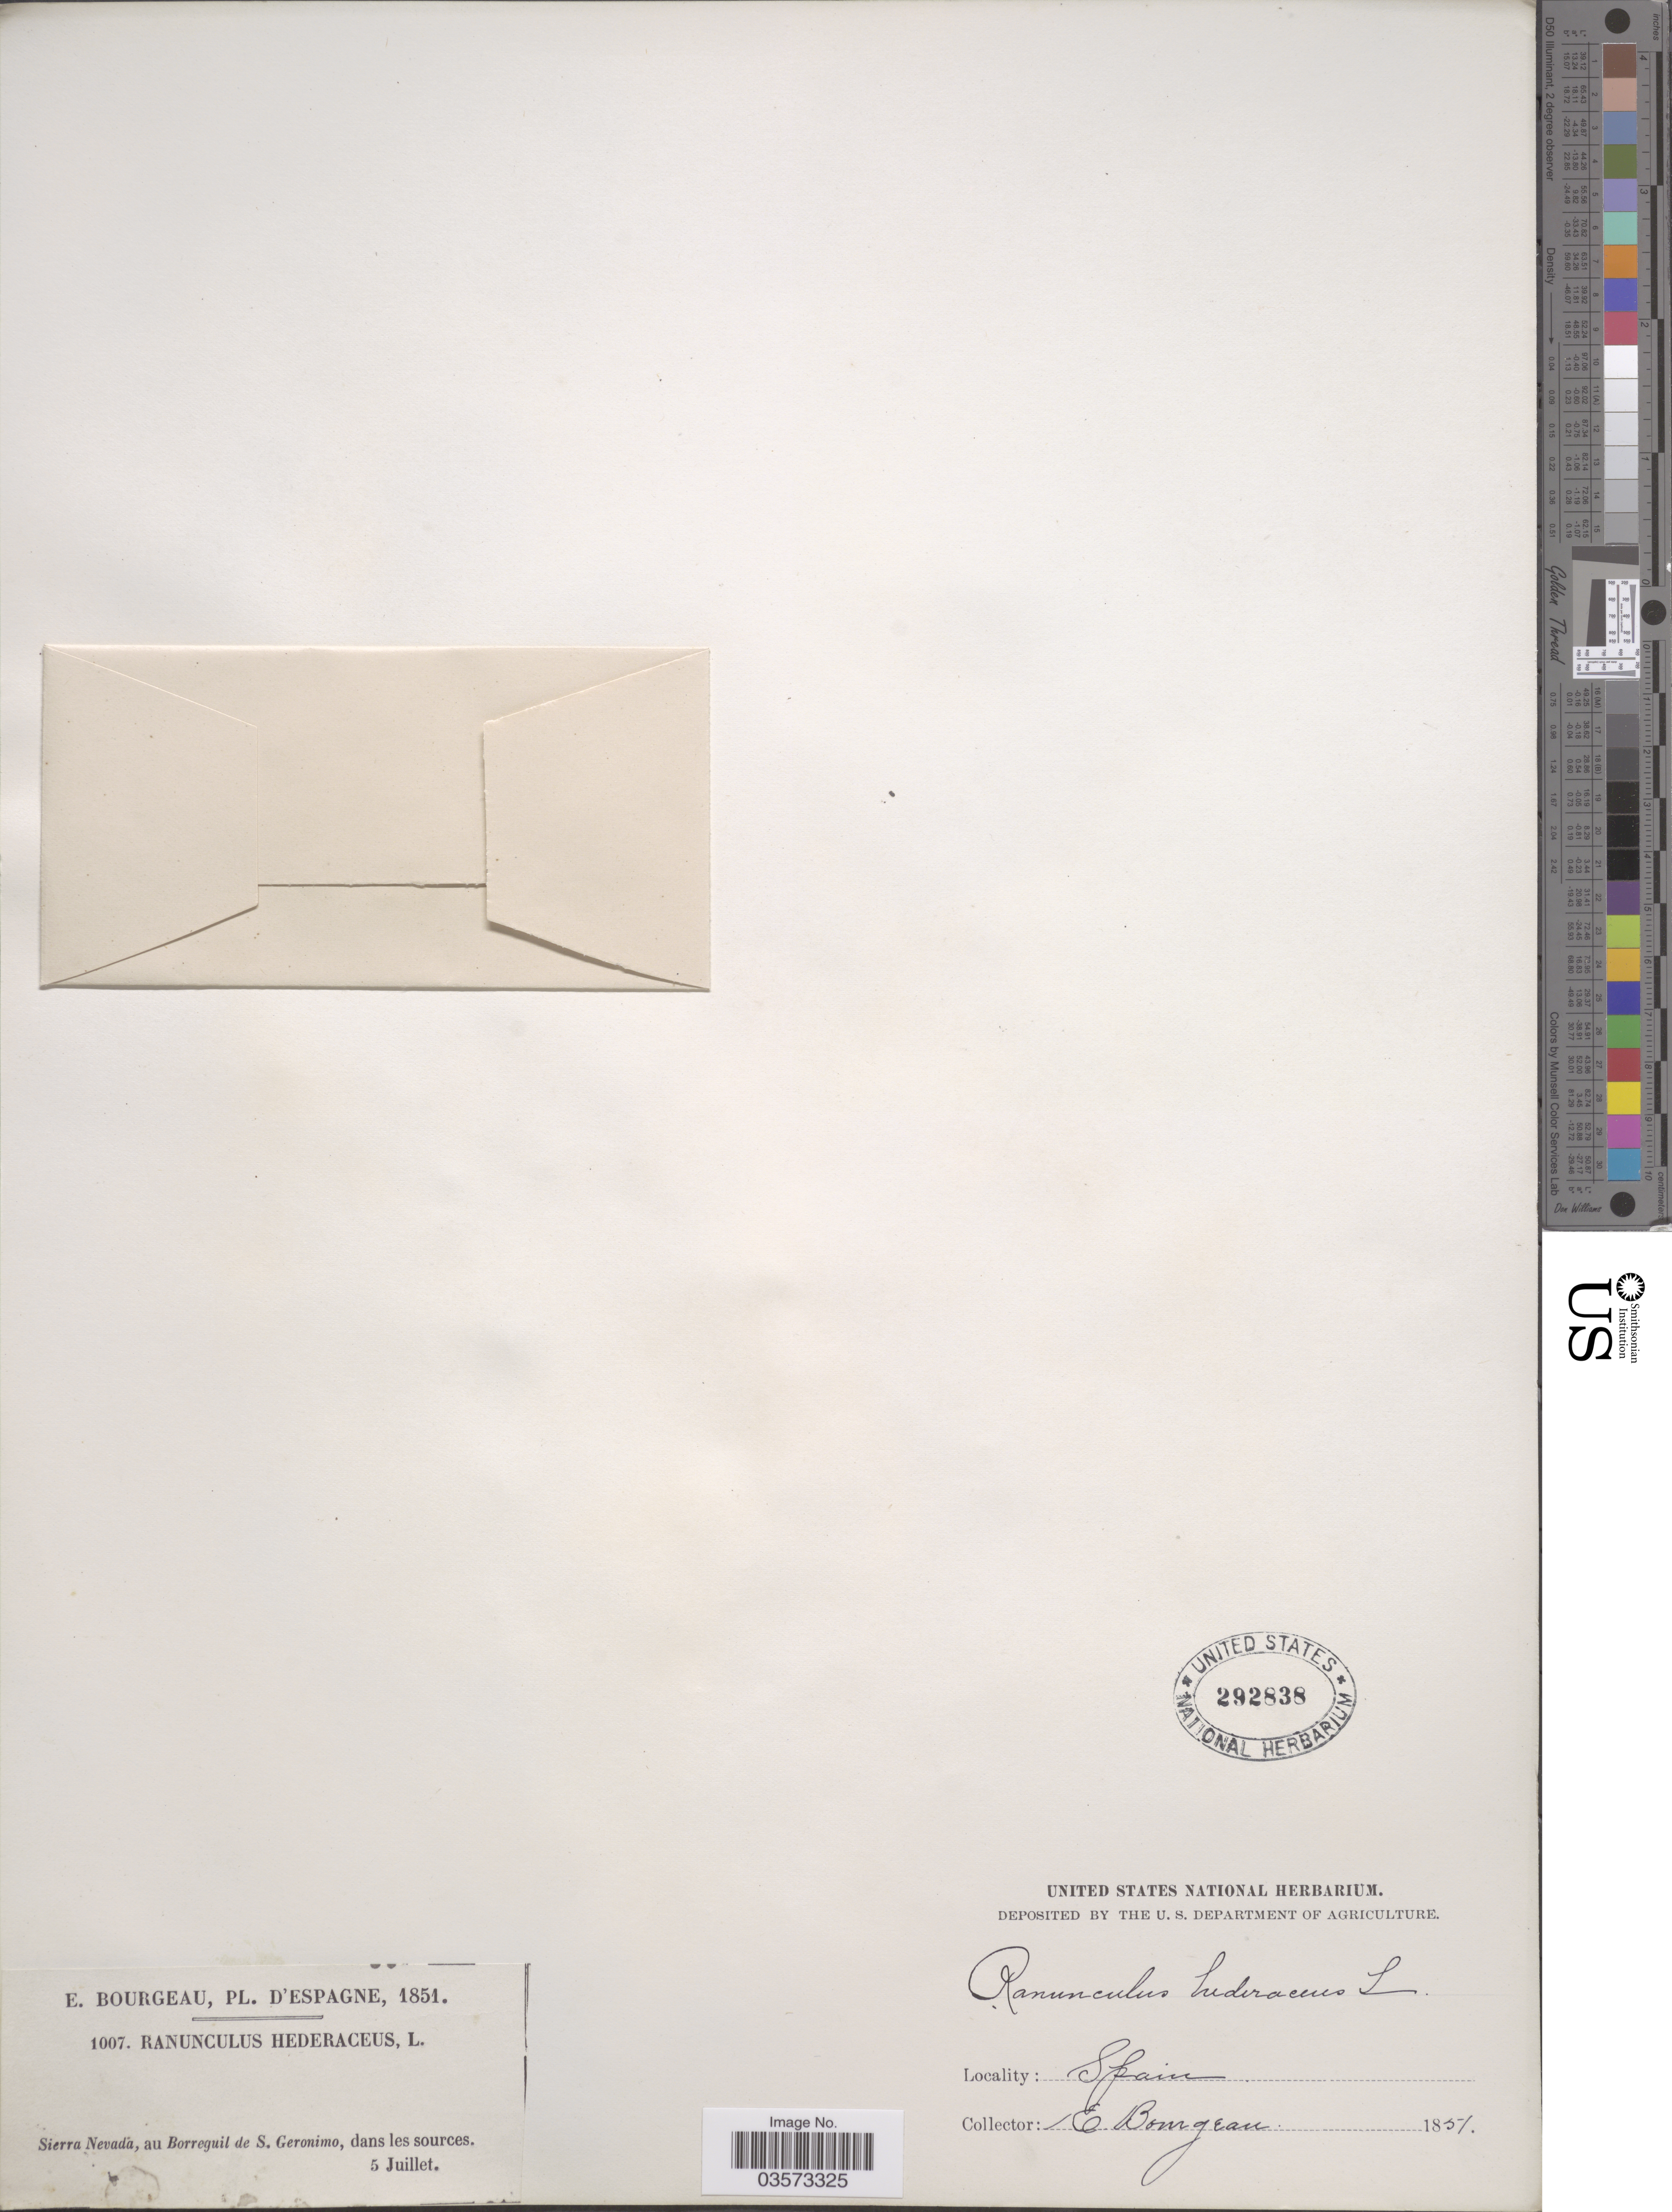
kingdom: Plantae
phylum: Tracheophyta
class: Magnoliopsida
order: Ranunculales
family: Ranunculaceae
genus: Ranunculus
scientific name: Ranunculus hederaceus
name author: L.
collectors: E. Bourgeau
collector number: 1007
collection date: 1851-07-05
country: Spain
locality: Sierra Nevada, au Borreguil de S. geronimo, dans les sources.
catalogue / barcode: US 292838